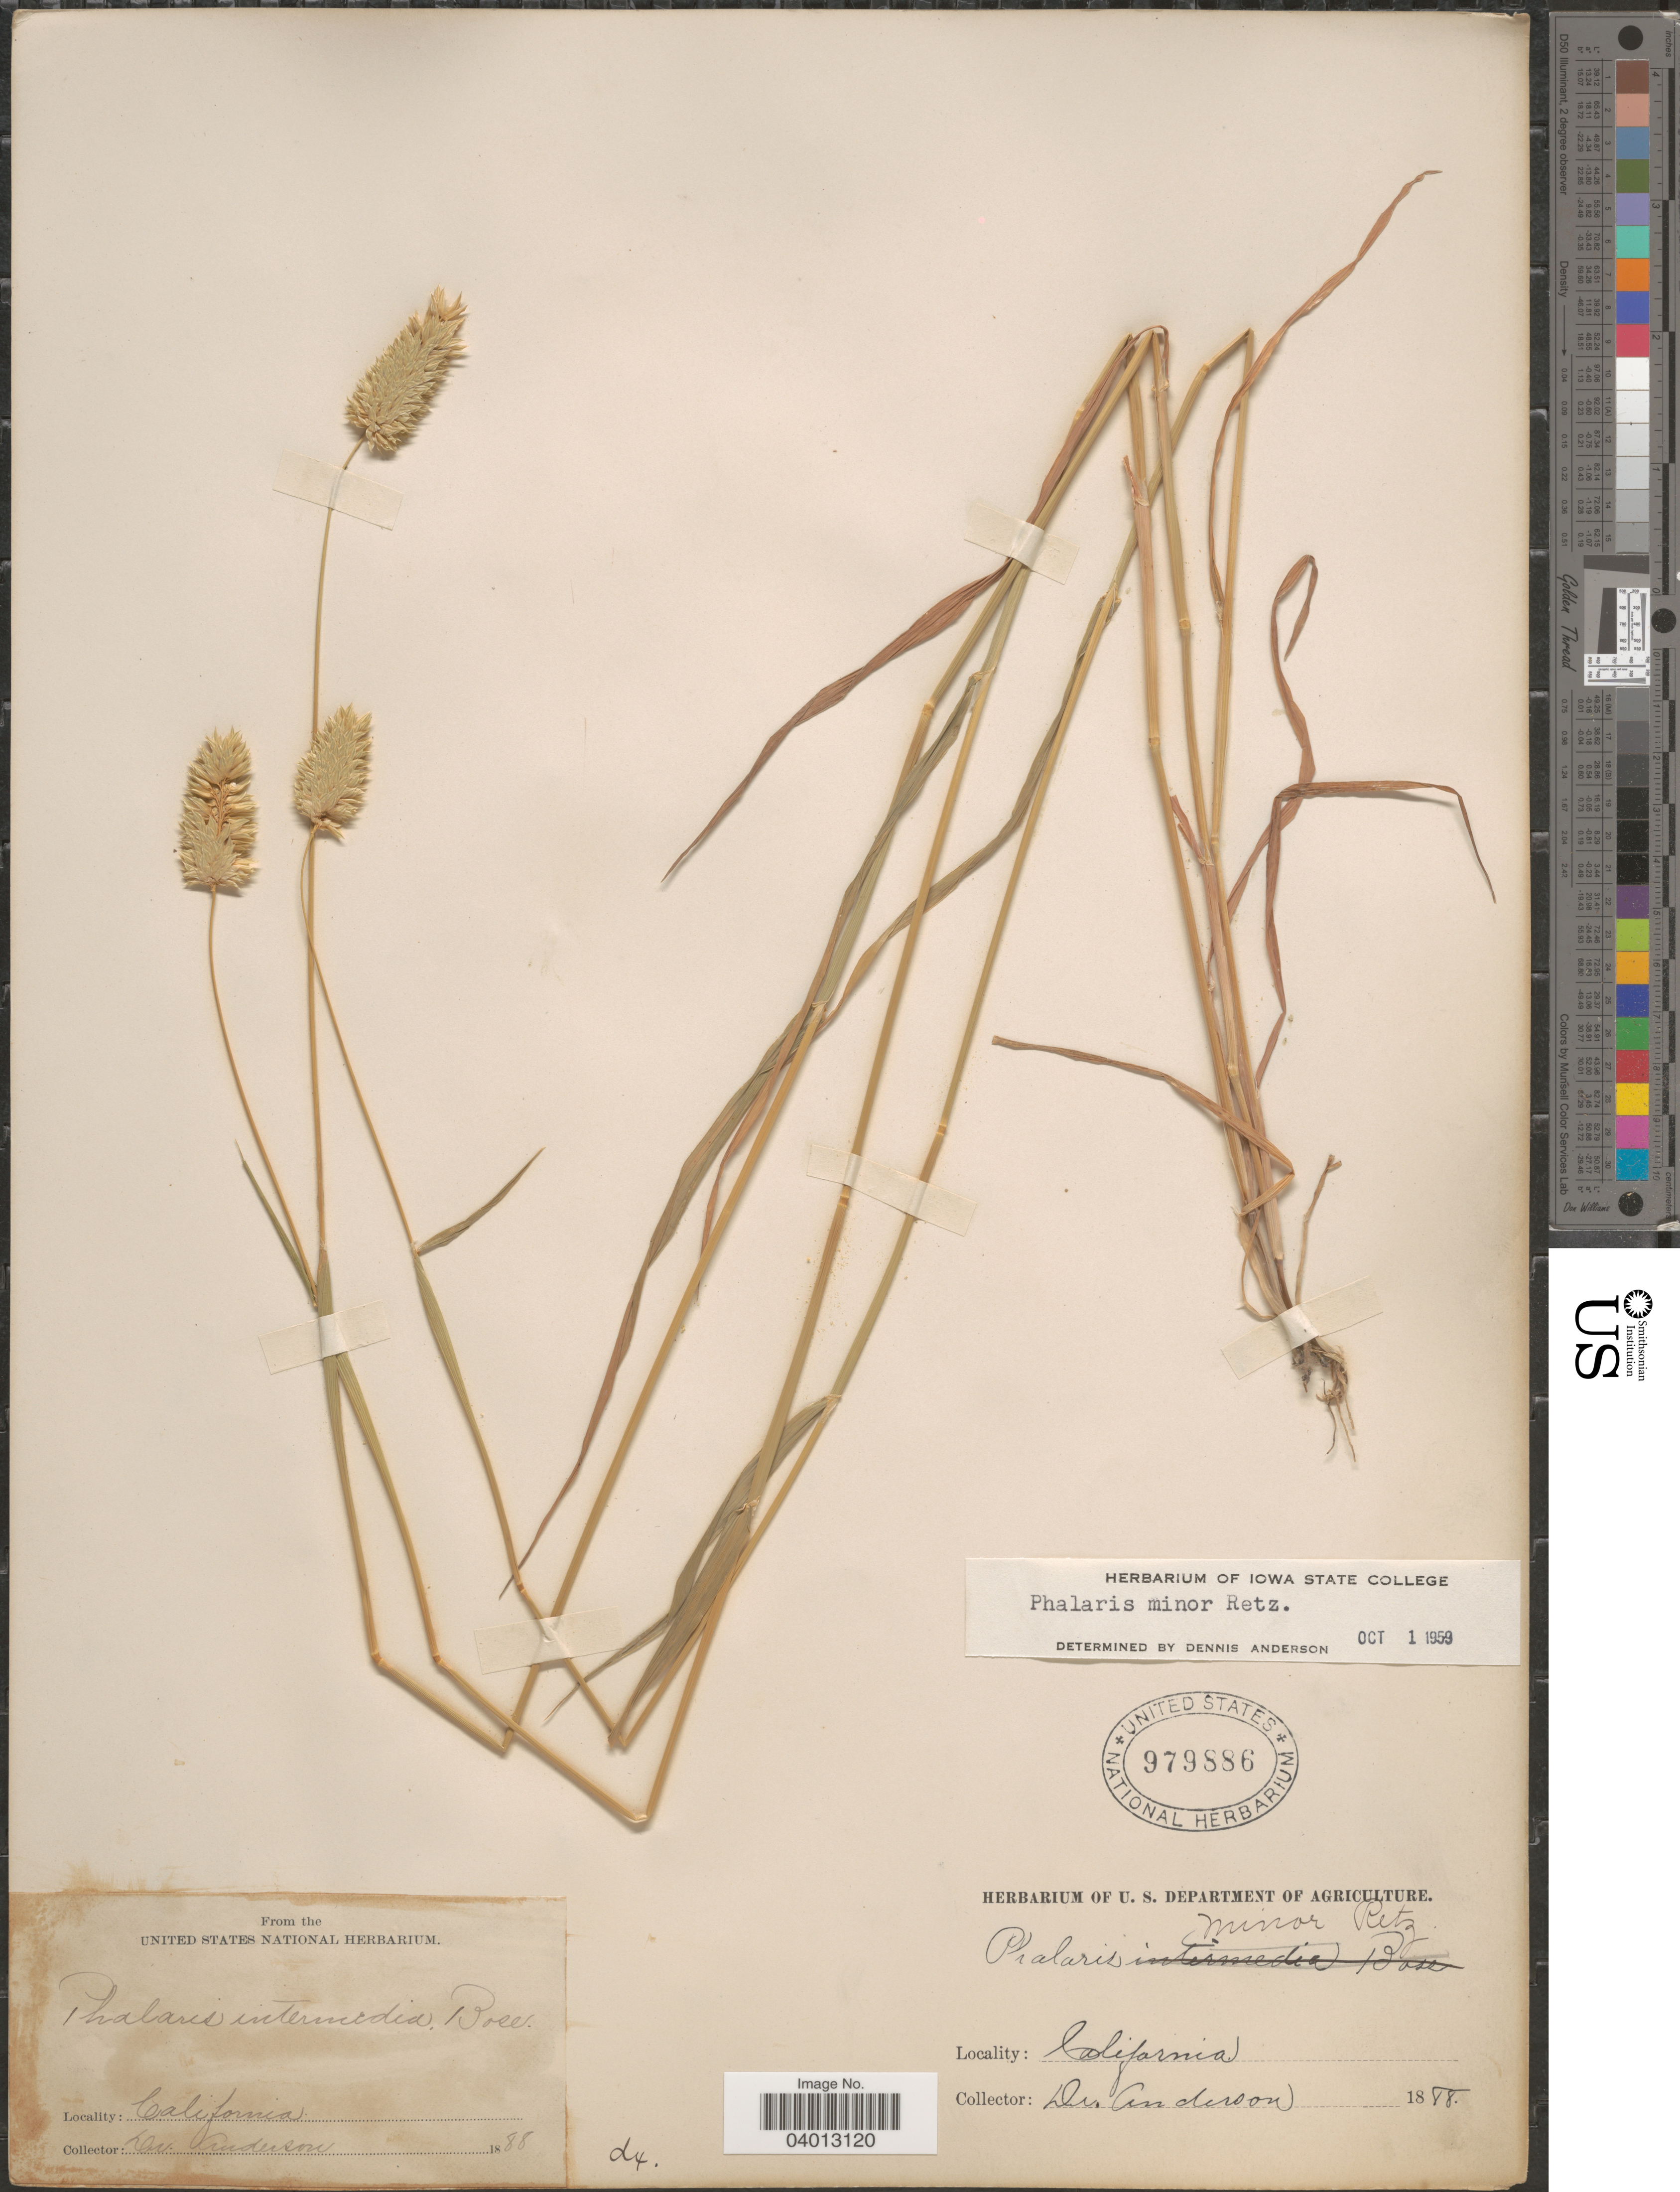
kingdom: Plantae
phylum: Tracheophyta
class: Liliopsida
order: Poales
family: Poaceae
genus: Phalaris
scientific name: Phalaris minor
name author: Retz.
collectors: -. Anderson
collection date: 1888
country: United States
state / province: California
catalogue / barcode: US 979886